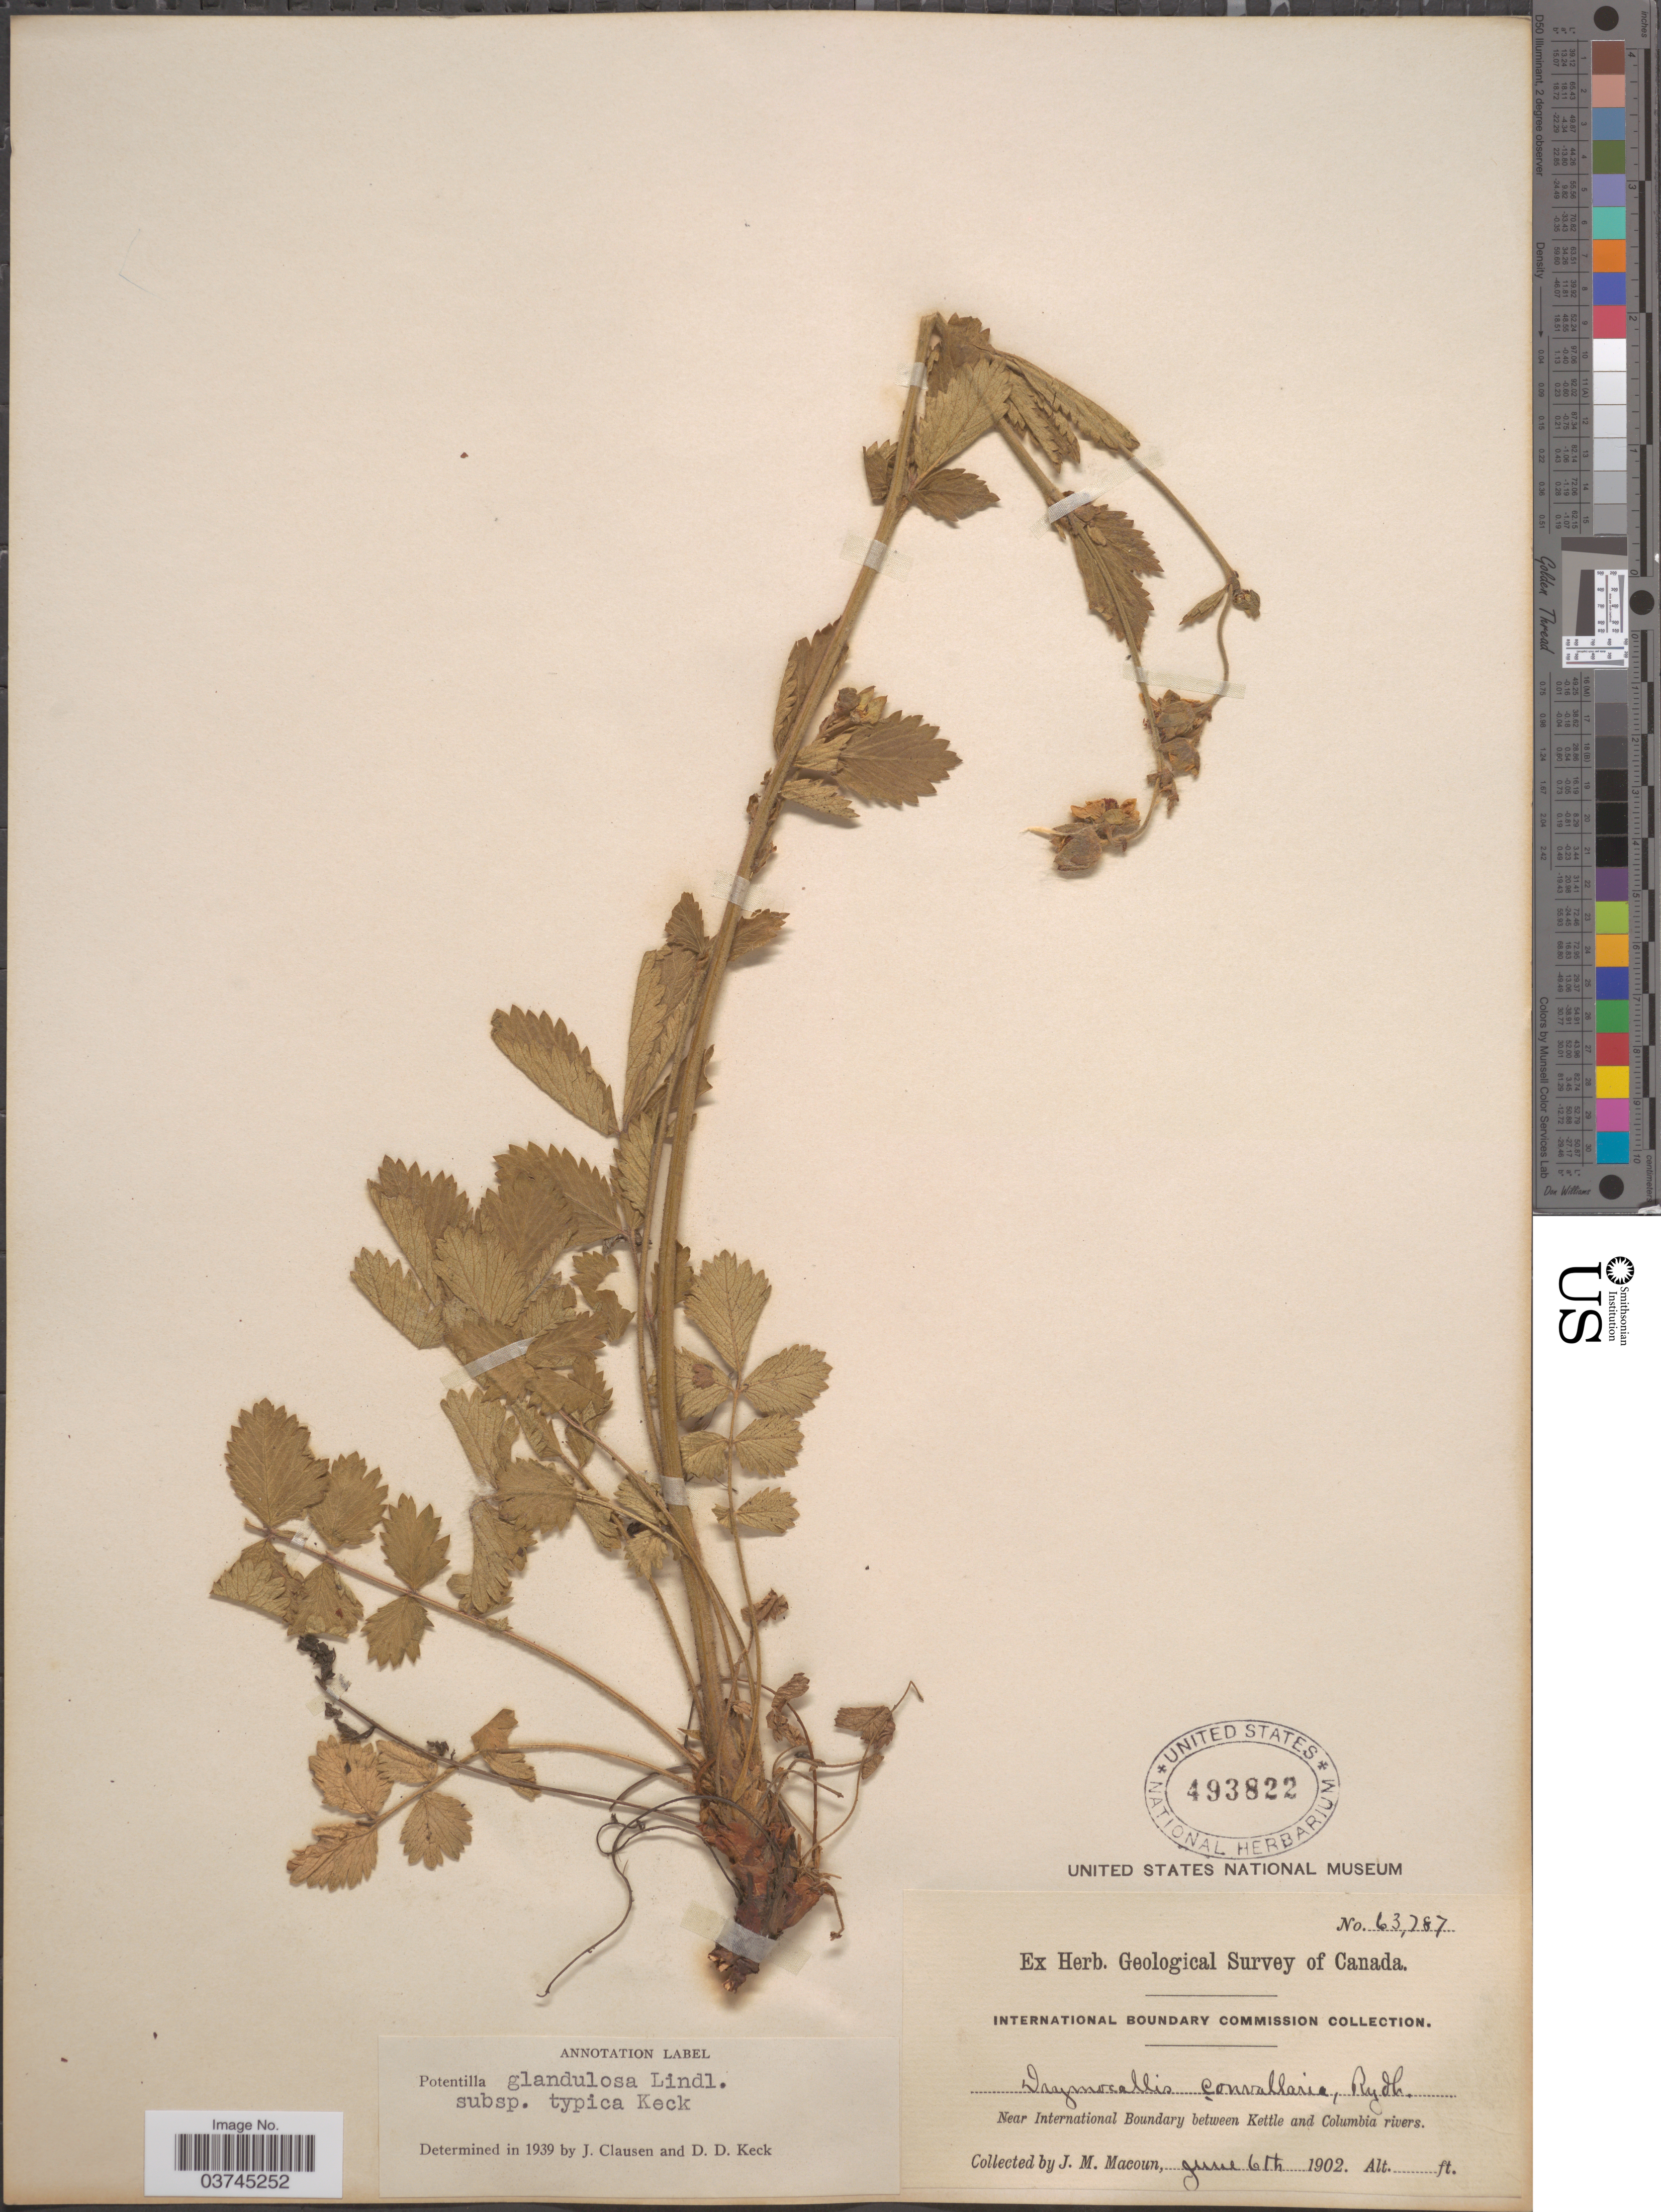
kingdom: Plantae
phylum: Tracheophyta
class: Magnoliopsida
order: Rosales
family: Rosaceae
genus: Drymocallis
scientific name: Drymocallis glandulosa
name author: (Lindl.) Rydb.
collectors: J. M. Macoun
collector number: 63787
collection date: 1902-06-06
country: Canada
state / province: British Columbia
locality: Near International Boundary between Kettle and Columbia rivers.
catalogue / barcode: US 493822